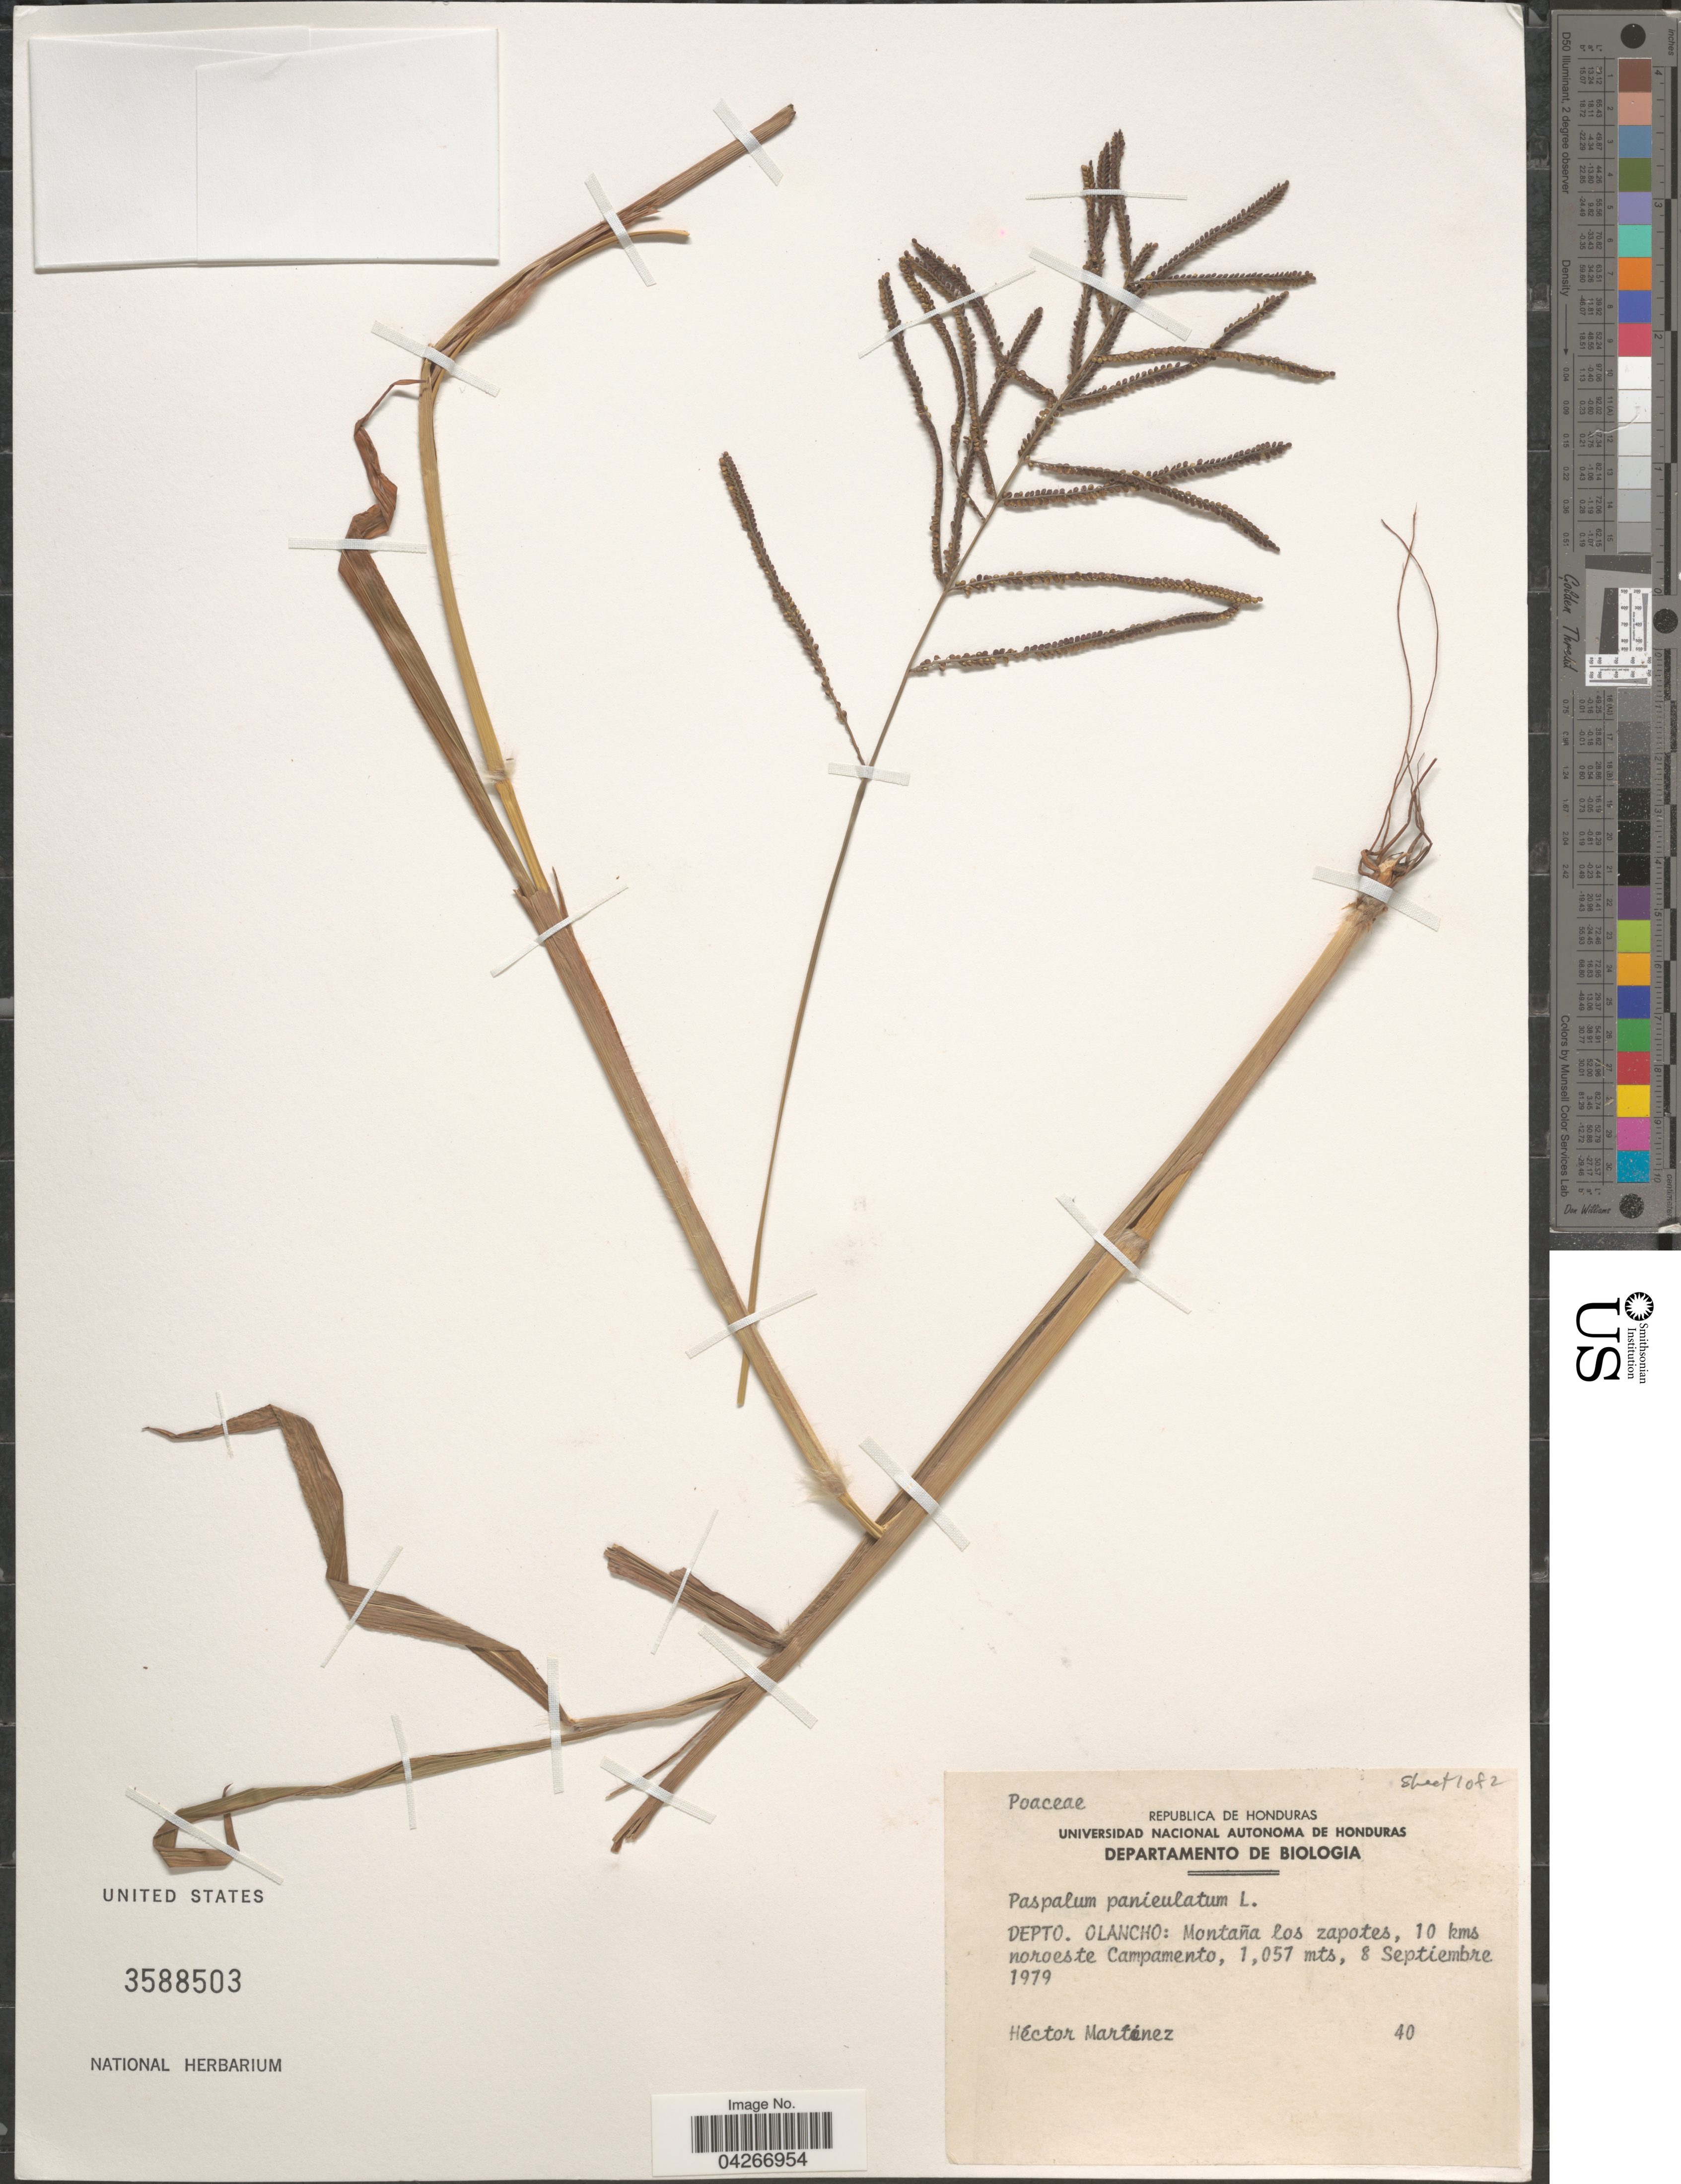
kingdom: Plantae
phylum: Tracheophyta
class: Liliopsida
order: Poales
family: Poaceae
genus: Paspalum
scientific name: Paspalum paniculatum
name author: L.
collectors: H. Martinez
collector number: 40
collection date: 1979-09-08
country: Honduras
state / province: Olancho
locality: Depto. Olancho: Montaña los zapotes, 10 kms noroeste Campamento.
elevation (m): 1057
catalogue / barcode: US 3588503